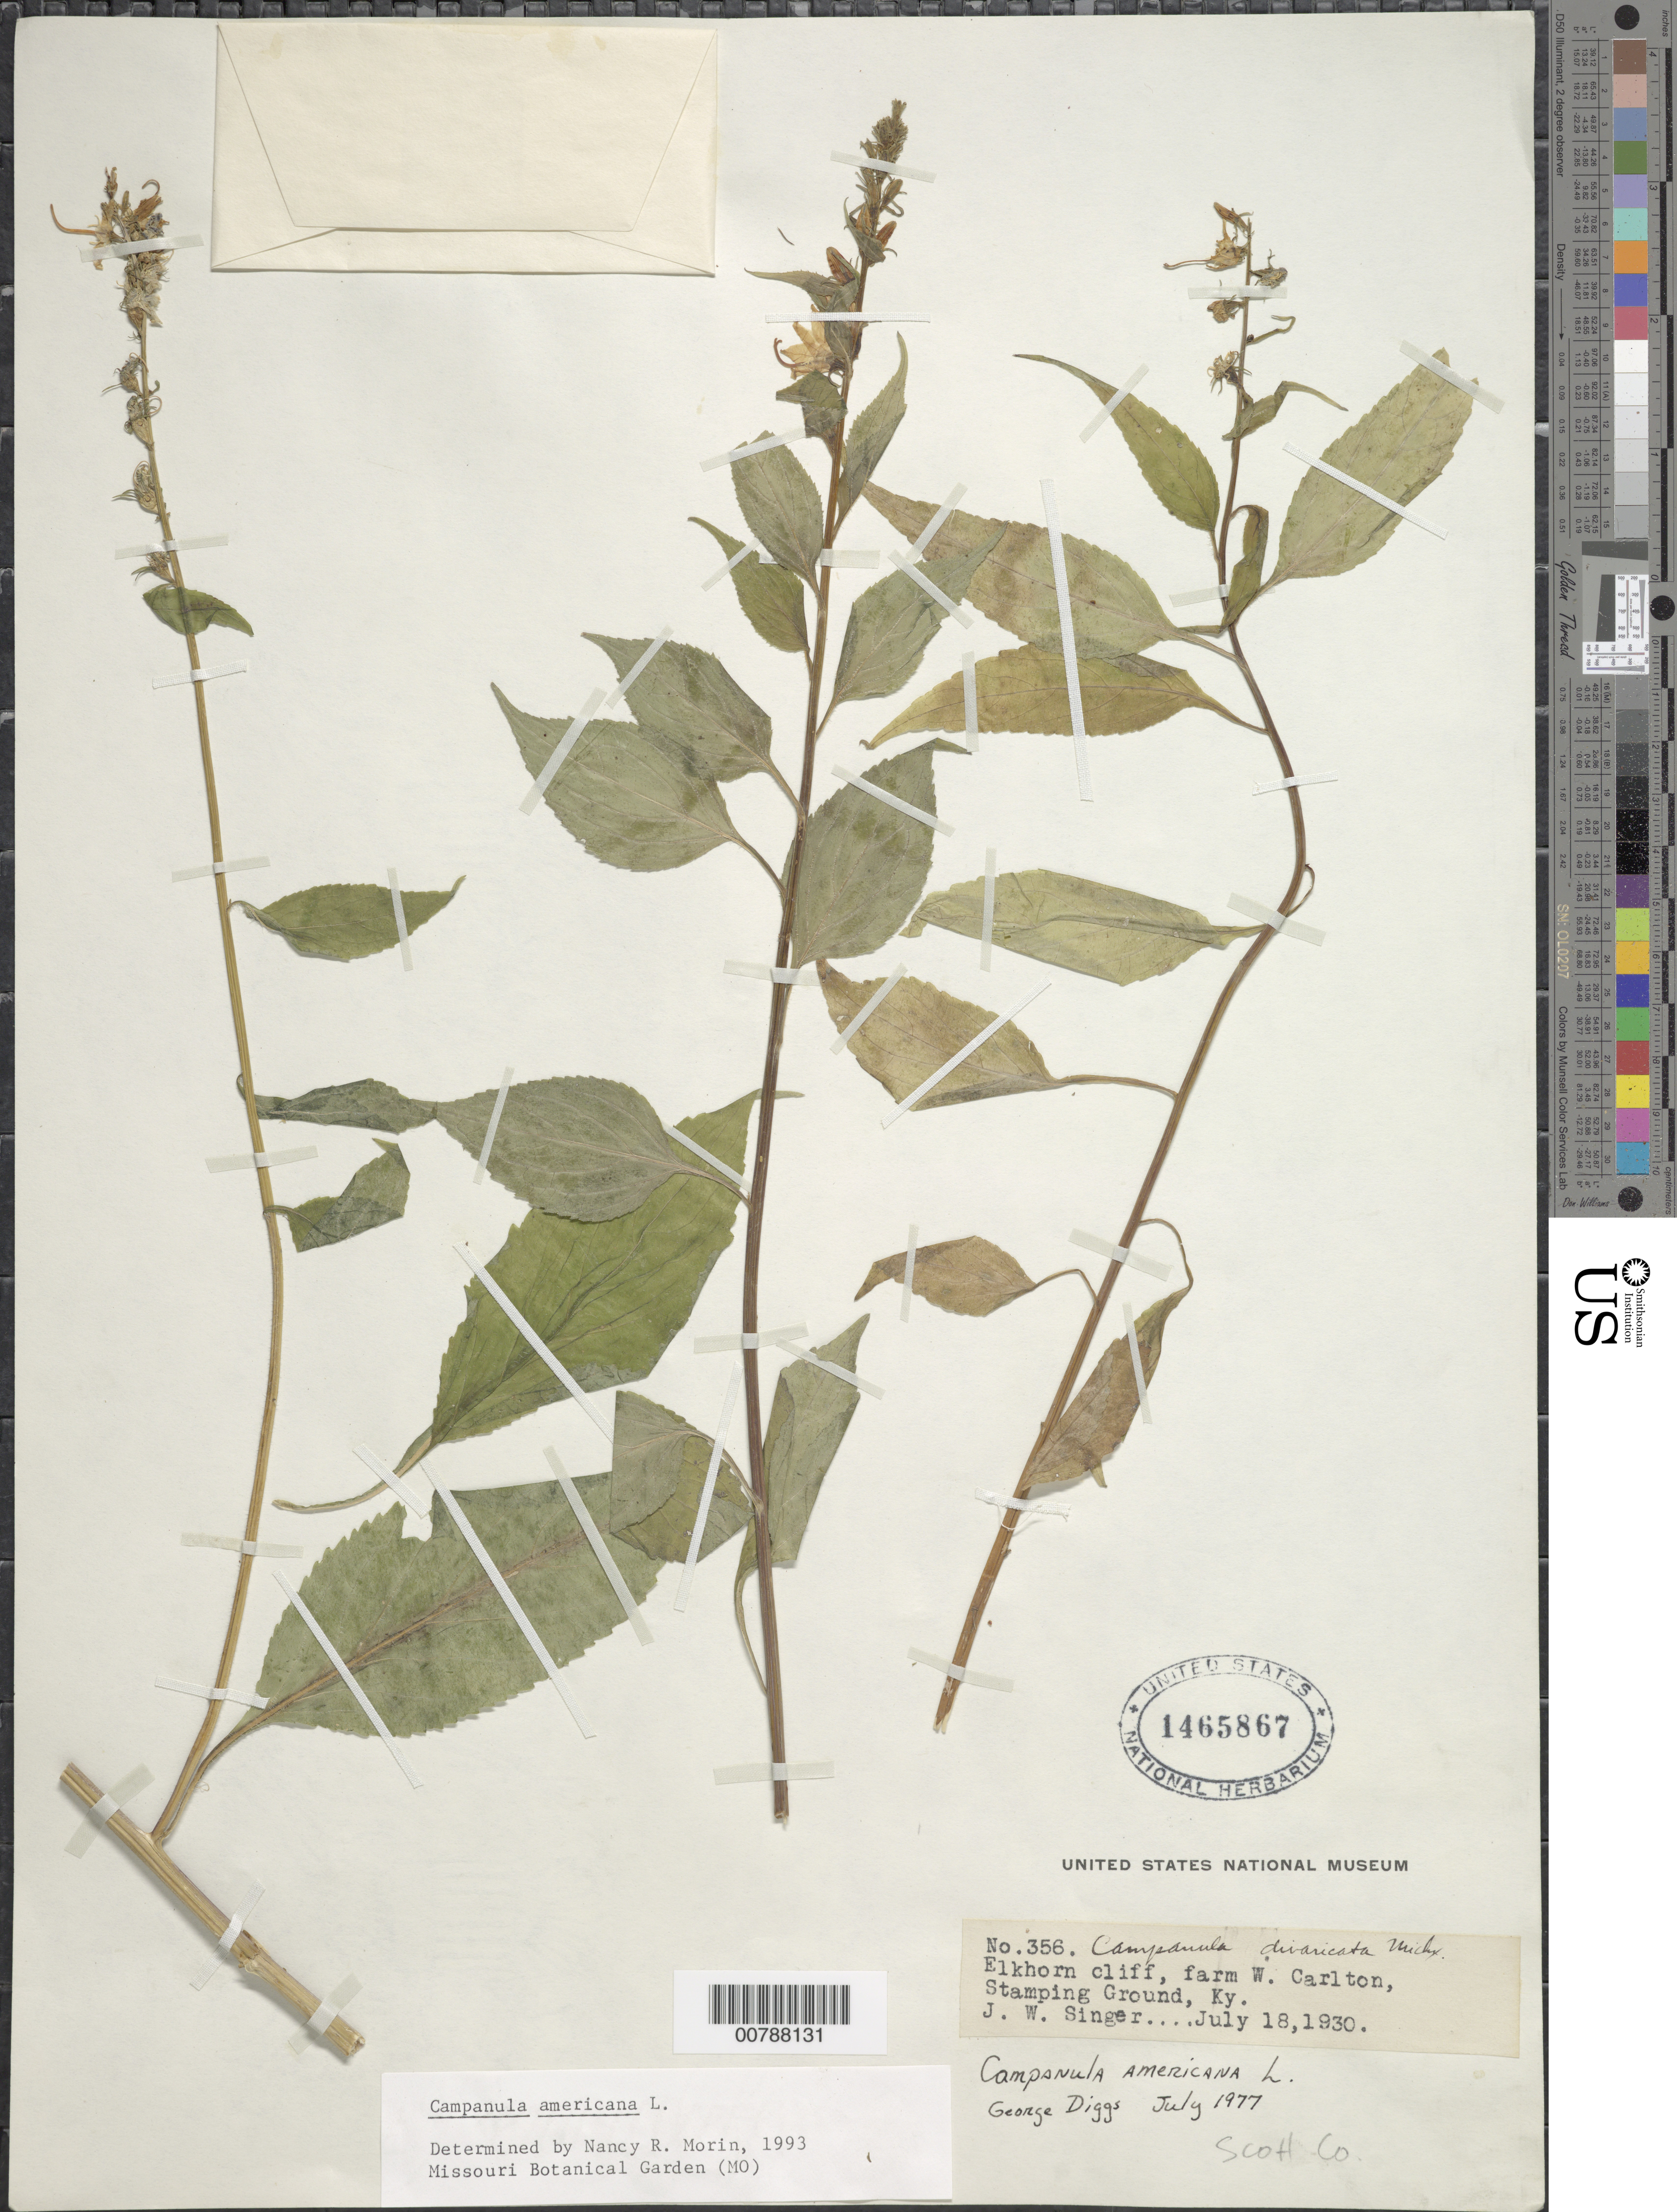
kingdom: Plantae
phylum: Tracheophyta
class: Magnoliopsida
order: Asterales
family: Campanulaceae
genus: Campanula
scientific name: Campanula americana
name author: L.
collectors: J. EW. Singer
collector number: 356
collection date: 1930-07-18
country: United States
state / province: Kentucky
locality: Elkhorn cliff, farm W. Carlton, Stamping Ground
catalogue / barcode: US 1465867